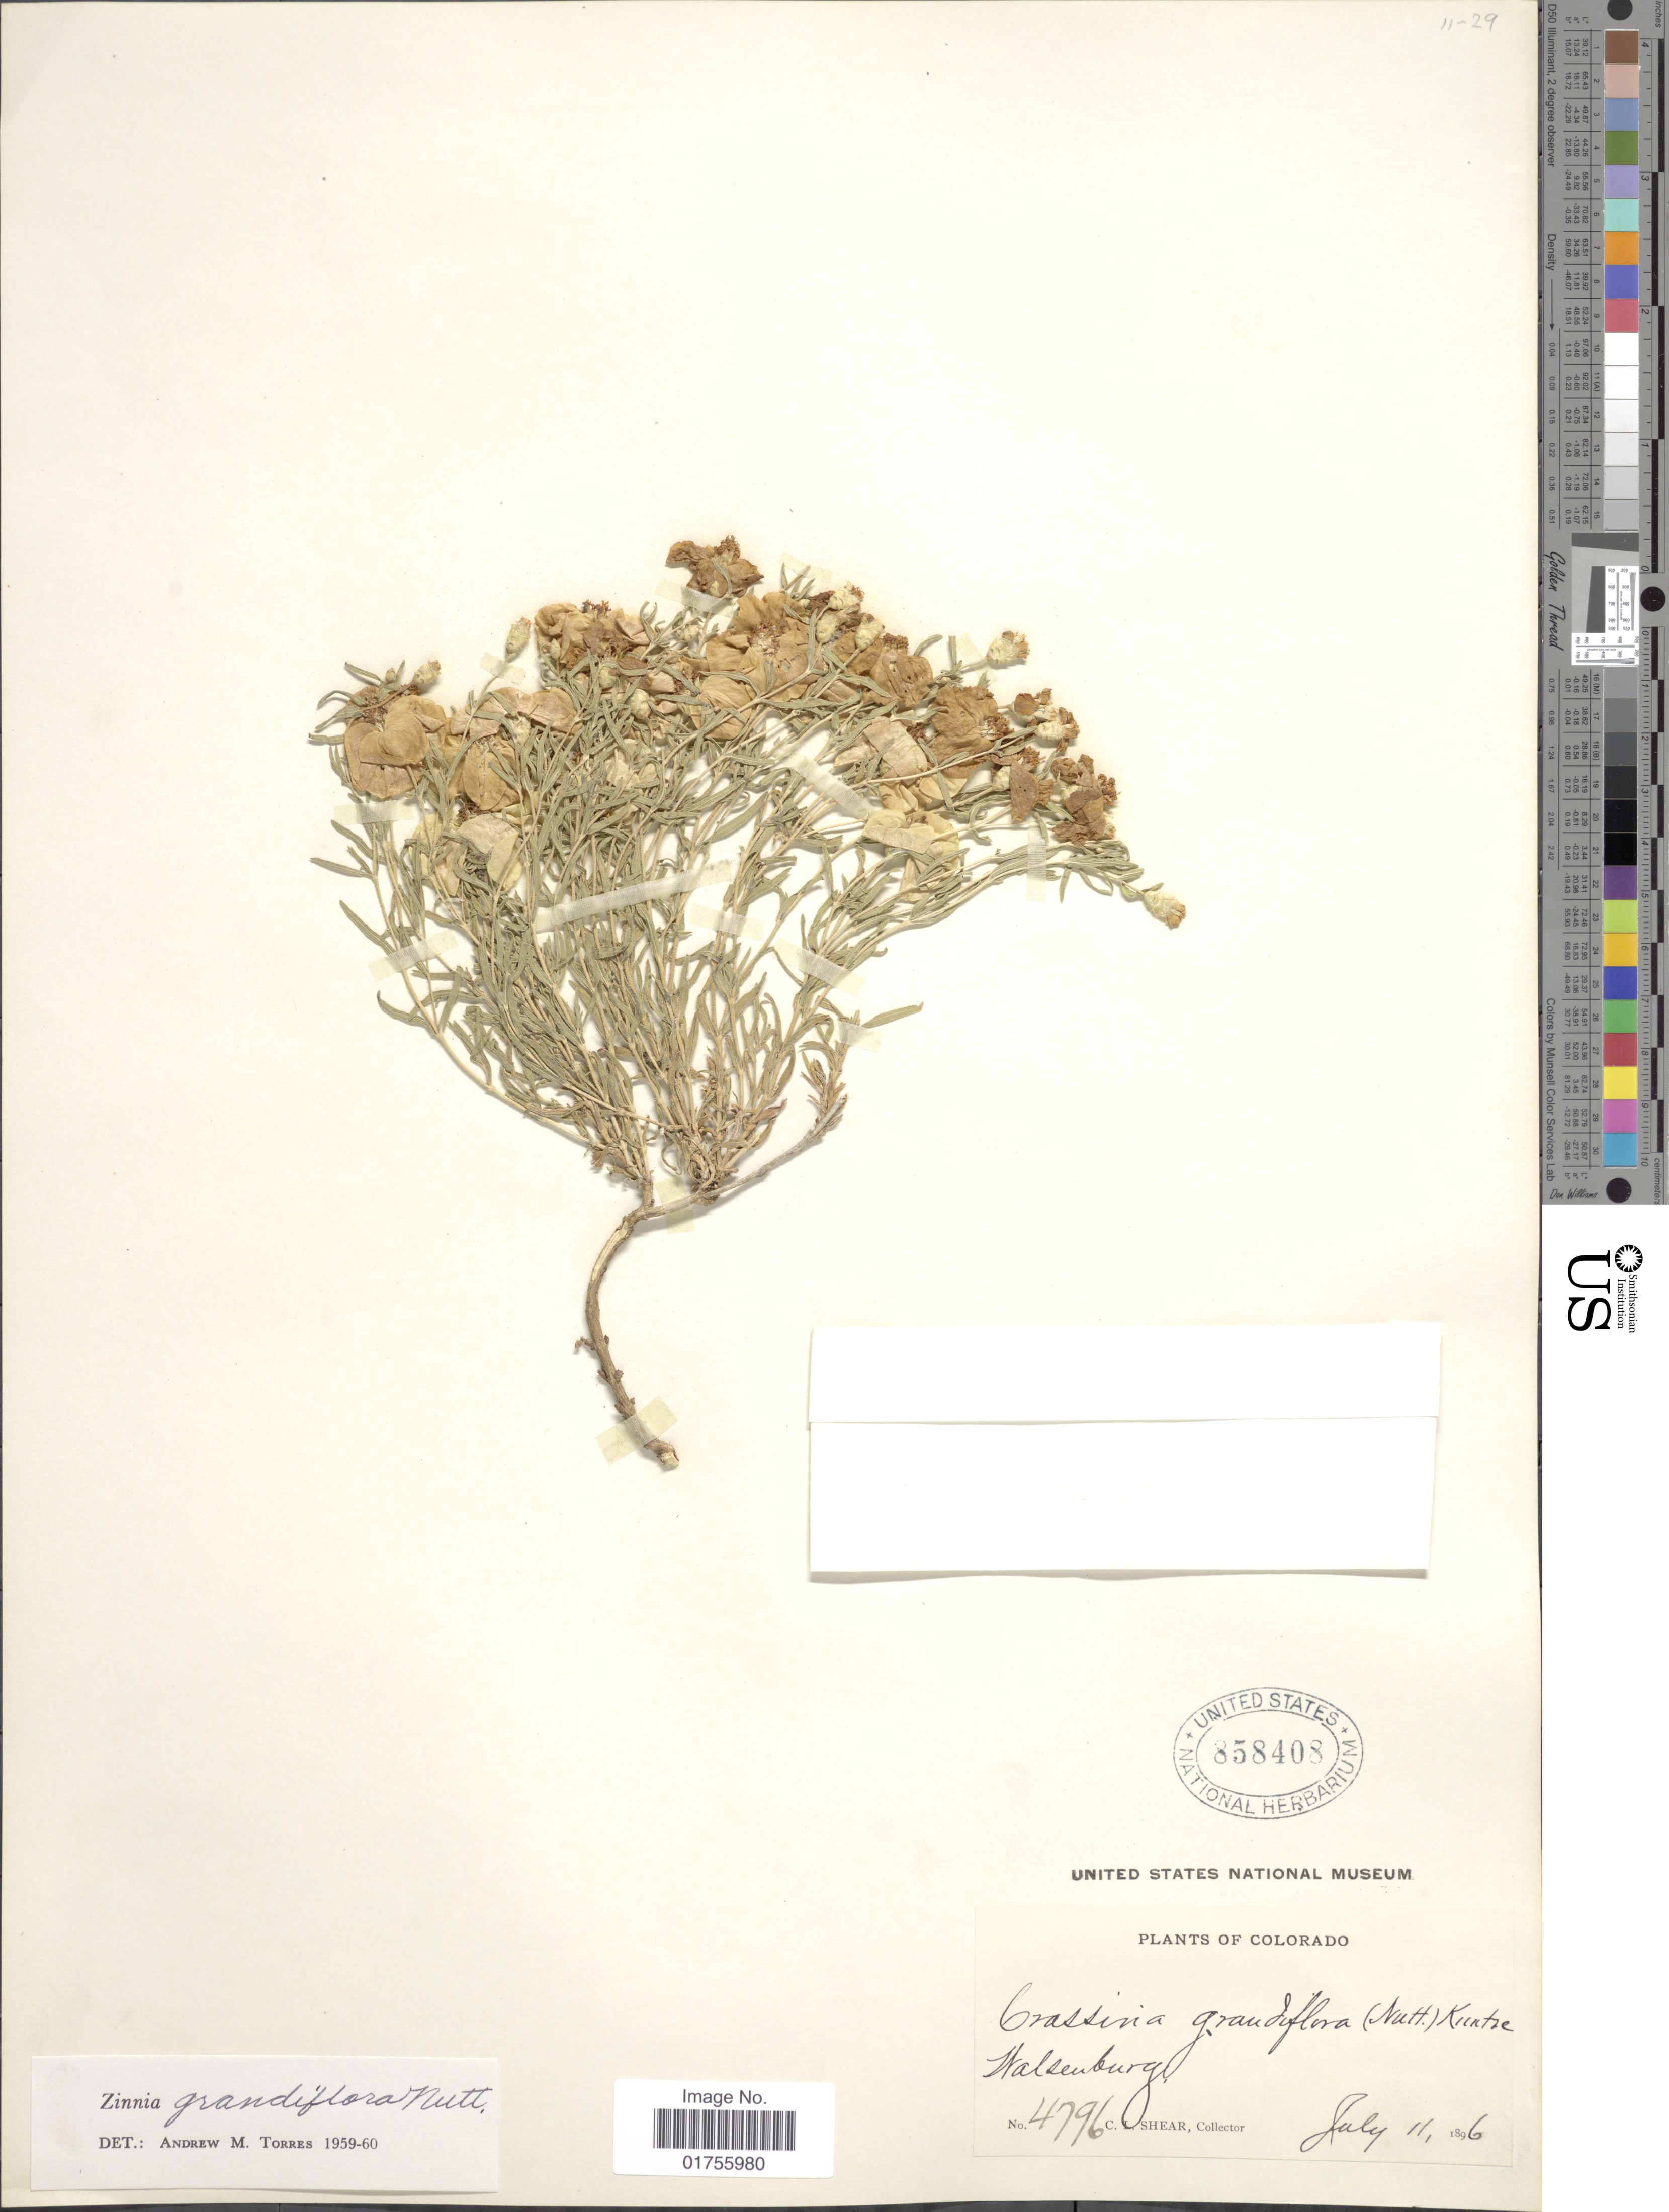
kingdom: Plantae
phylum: Tracheophyta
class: Magnoliopsida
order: Asterales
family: Asteraceae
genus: Zinnia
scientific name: Zinnia grandiflora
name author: Nutt.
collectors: C. L. Shear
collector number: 4796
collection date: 1896-07-11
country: United States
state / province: Colorado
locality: Halsenburg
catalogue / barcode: US 858408